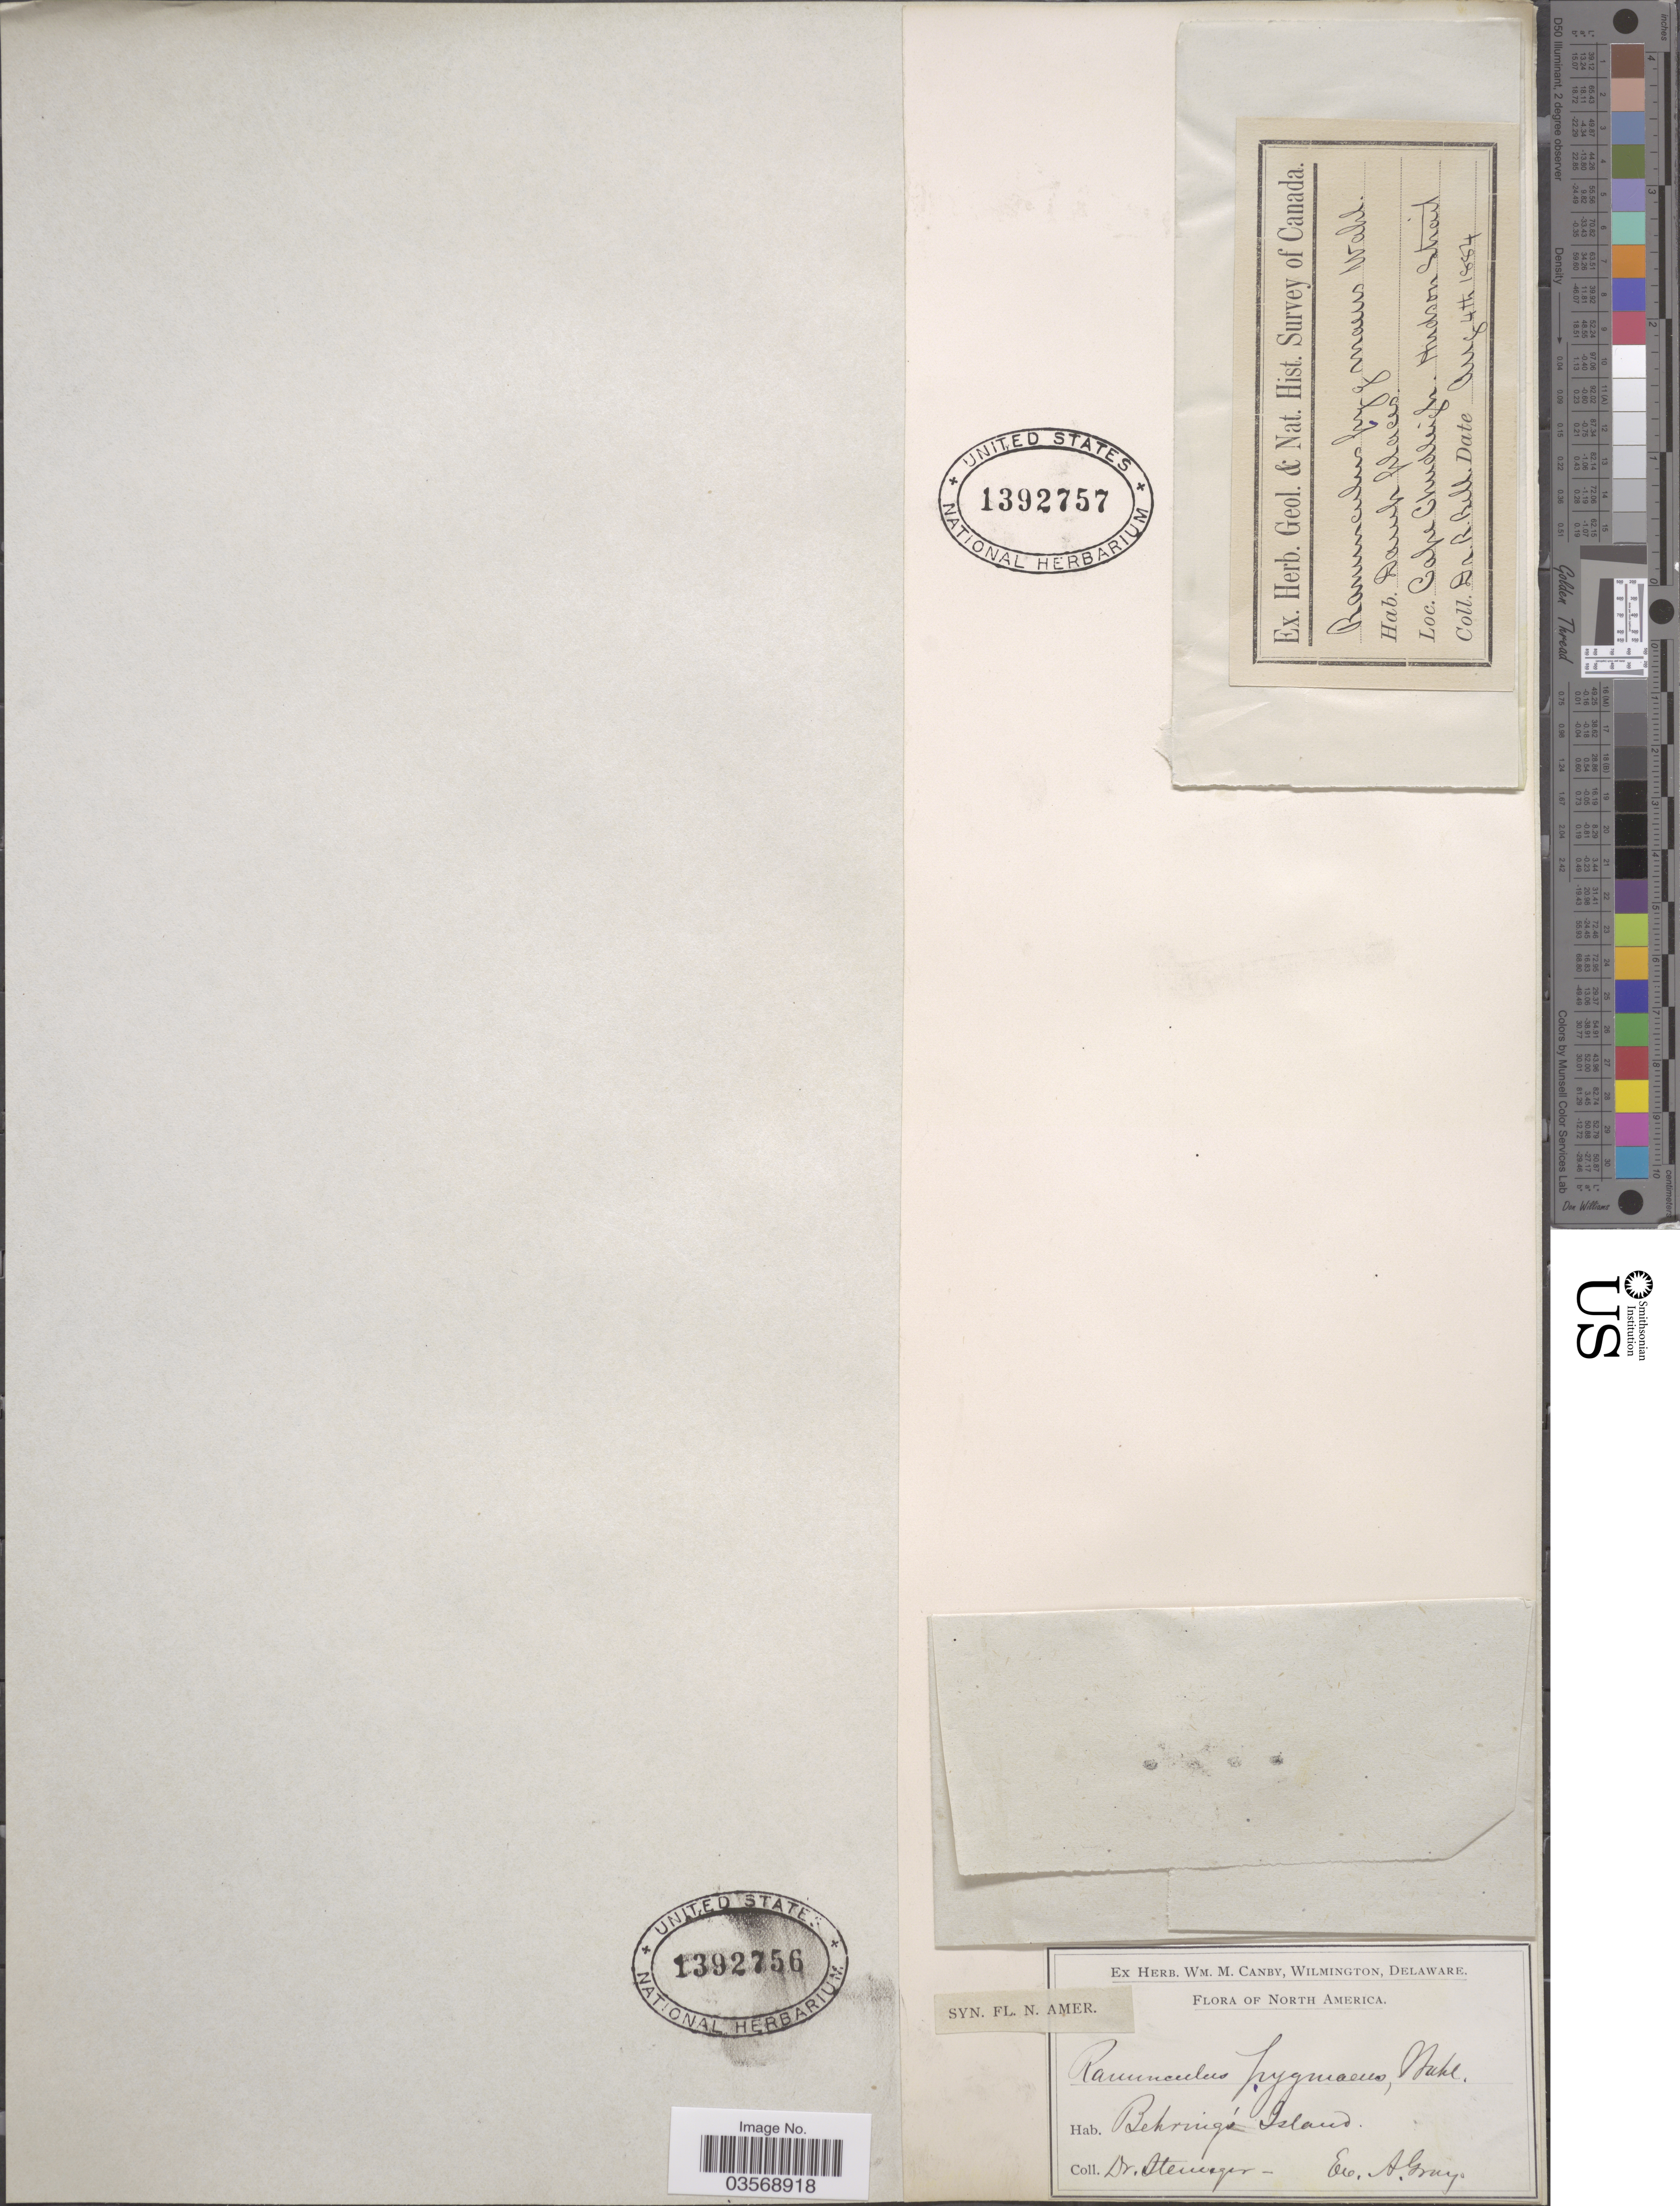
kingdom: Plantae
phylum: Tracheophyta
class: Magnoliopsida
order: Ranunculales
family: Ranunculaceae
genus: Ranunculus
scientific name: Ranunculus pygmaeus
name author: Wahlenb.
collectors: Steineger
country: Russian Federation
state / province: Kamchatka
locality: Behring's Island.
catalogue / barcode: US 1392756-2